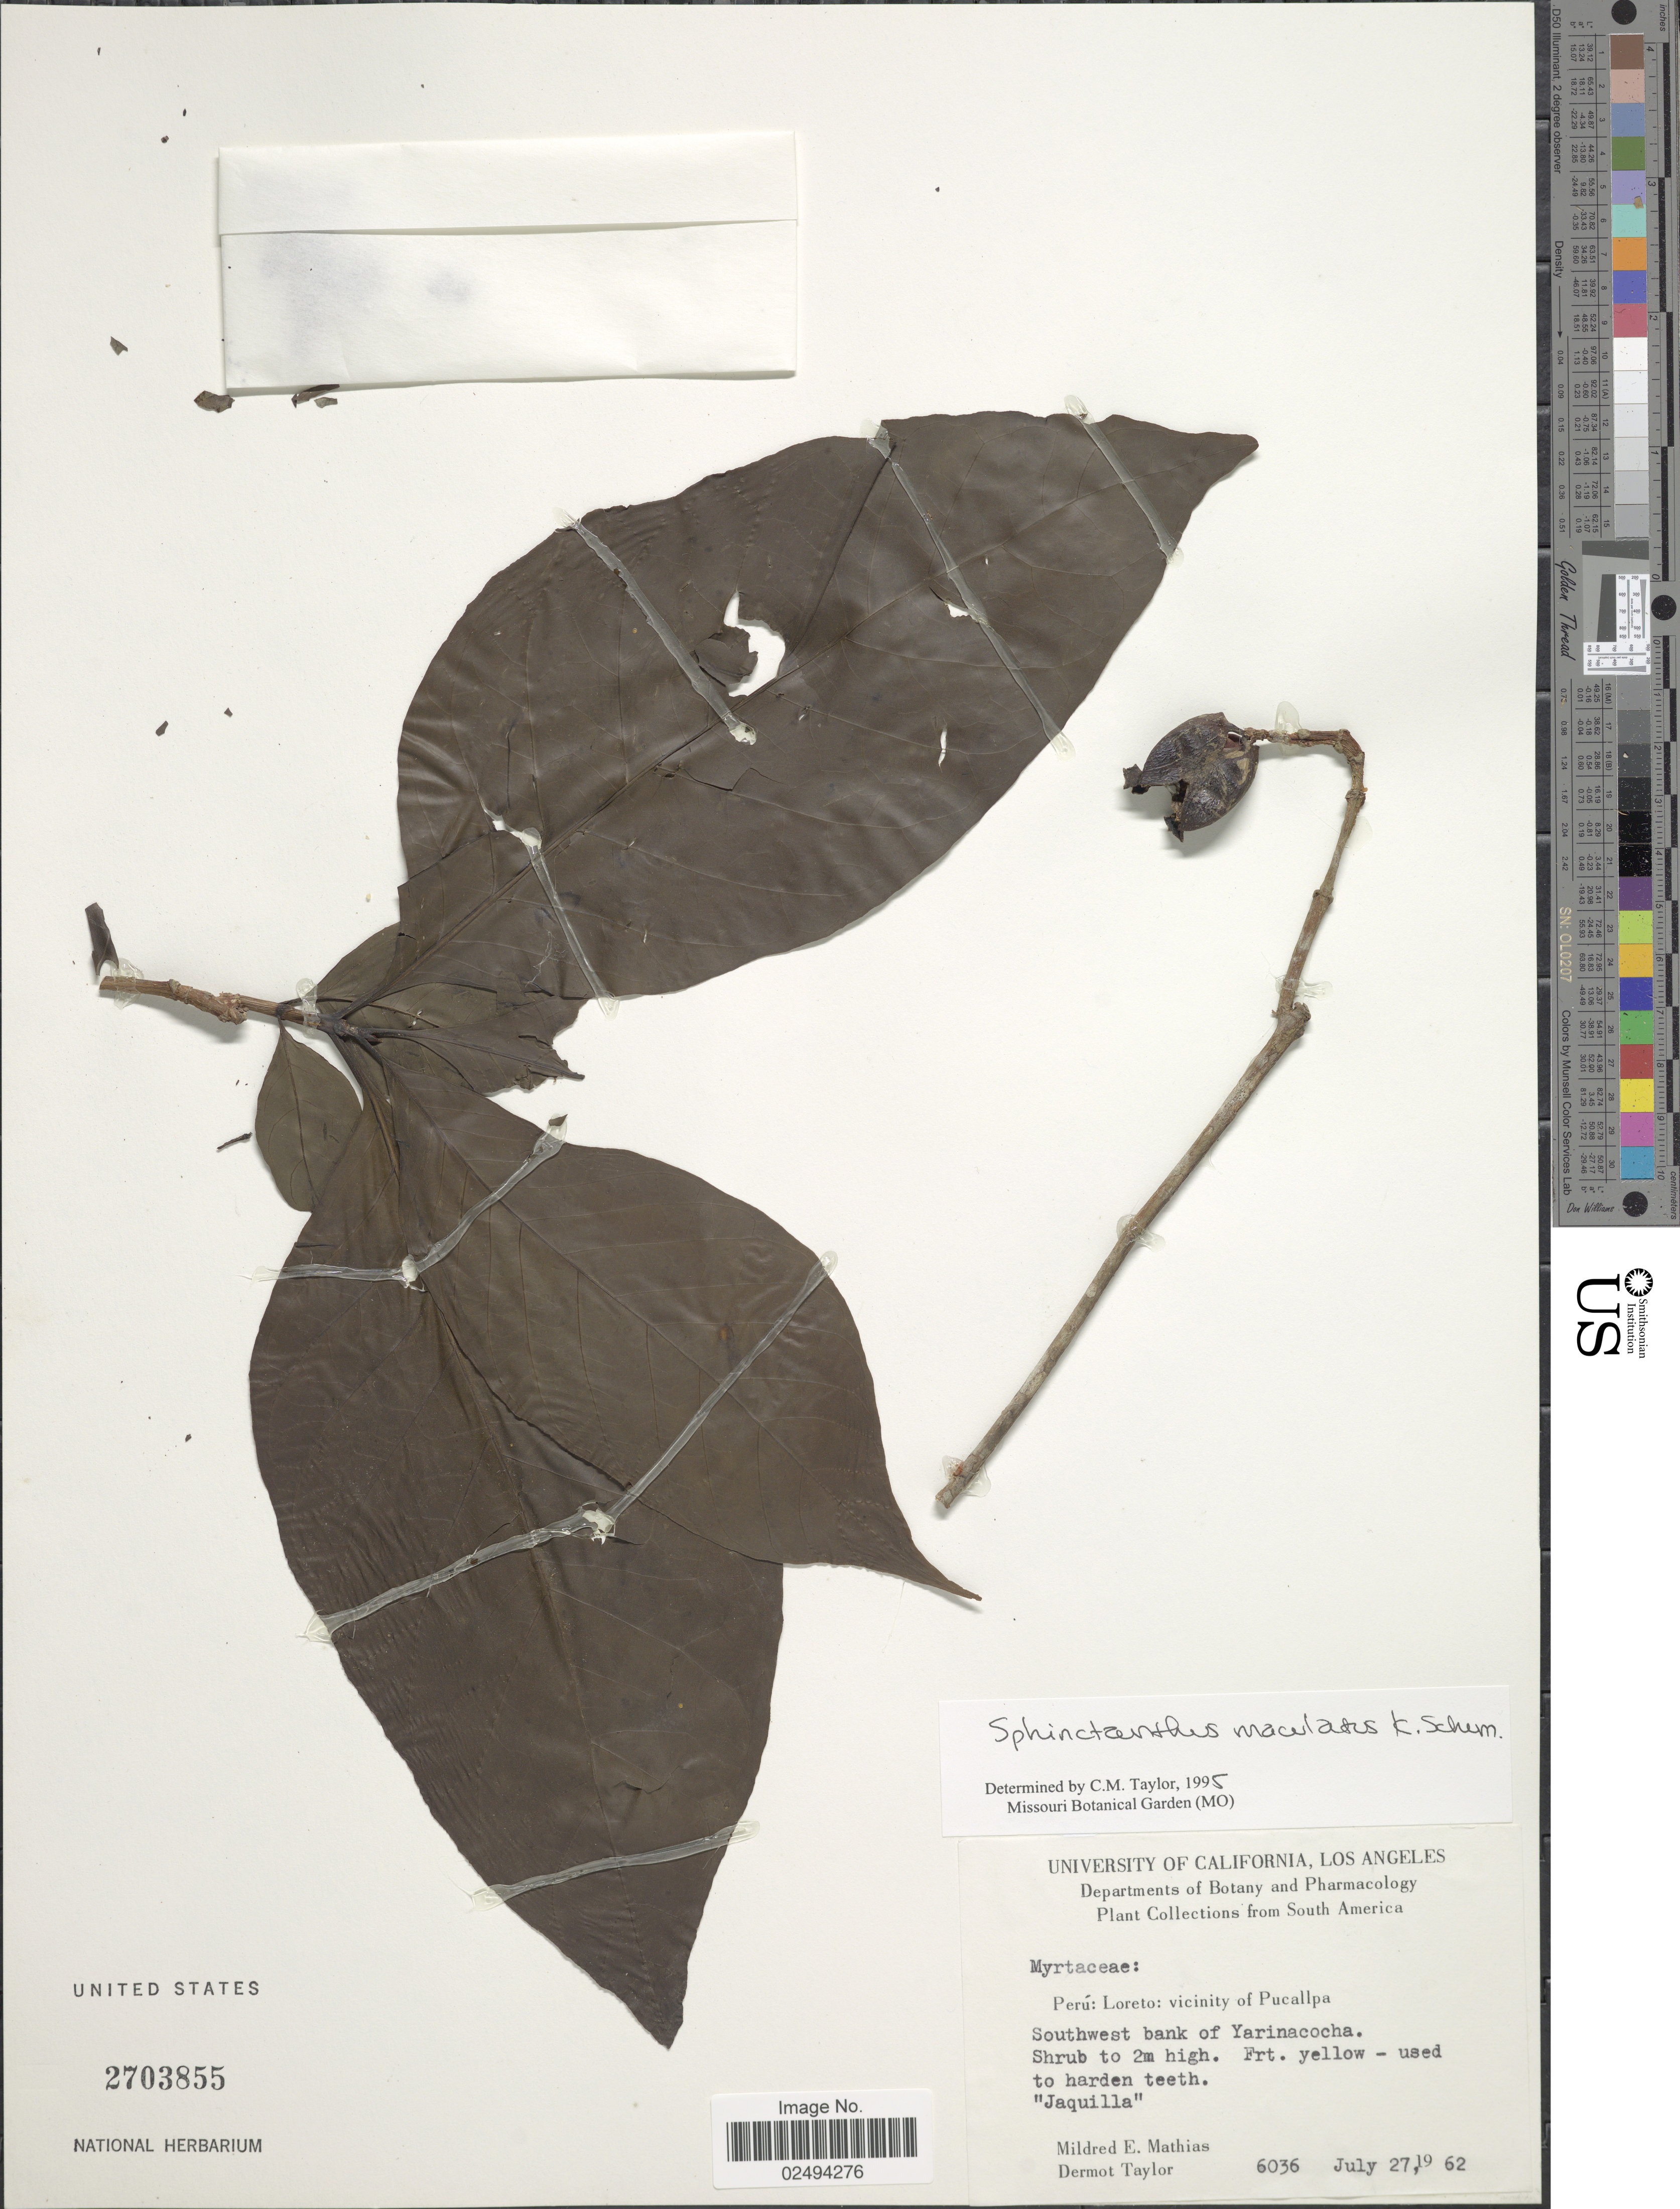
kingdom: Plantae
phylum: Tracheophyta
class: Magnoliopsida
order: Gentianales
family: Rubiaceae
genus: Sphinctanthus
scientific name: Sphinctanthus maculatus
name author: Spruce ex K. Schum.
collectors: M. E. Mathias & D. Taylor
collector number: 6036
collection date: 1962-07-27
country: Peru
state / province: Loreto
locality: Vicinity of Pucallpa, Southwest bank of Yarinacocha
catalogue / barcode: US 2703855